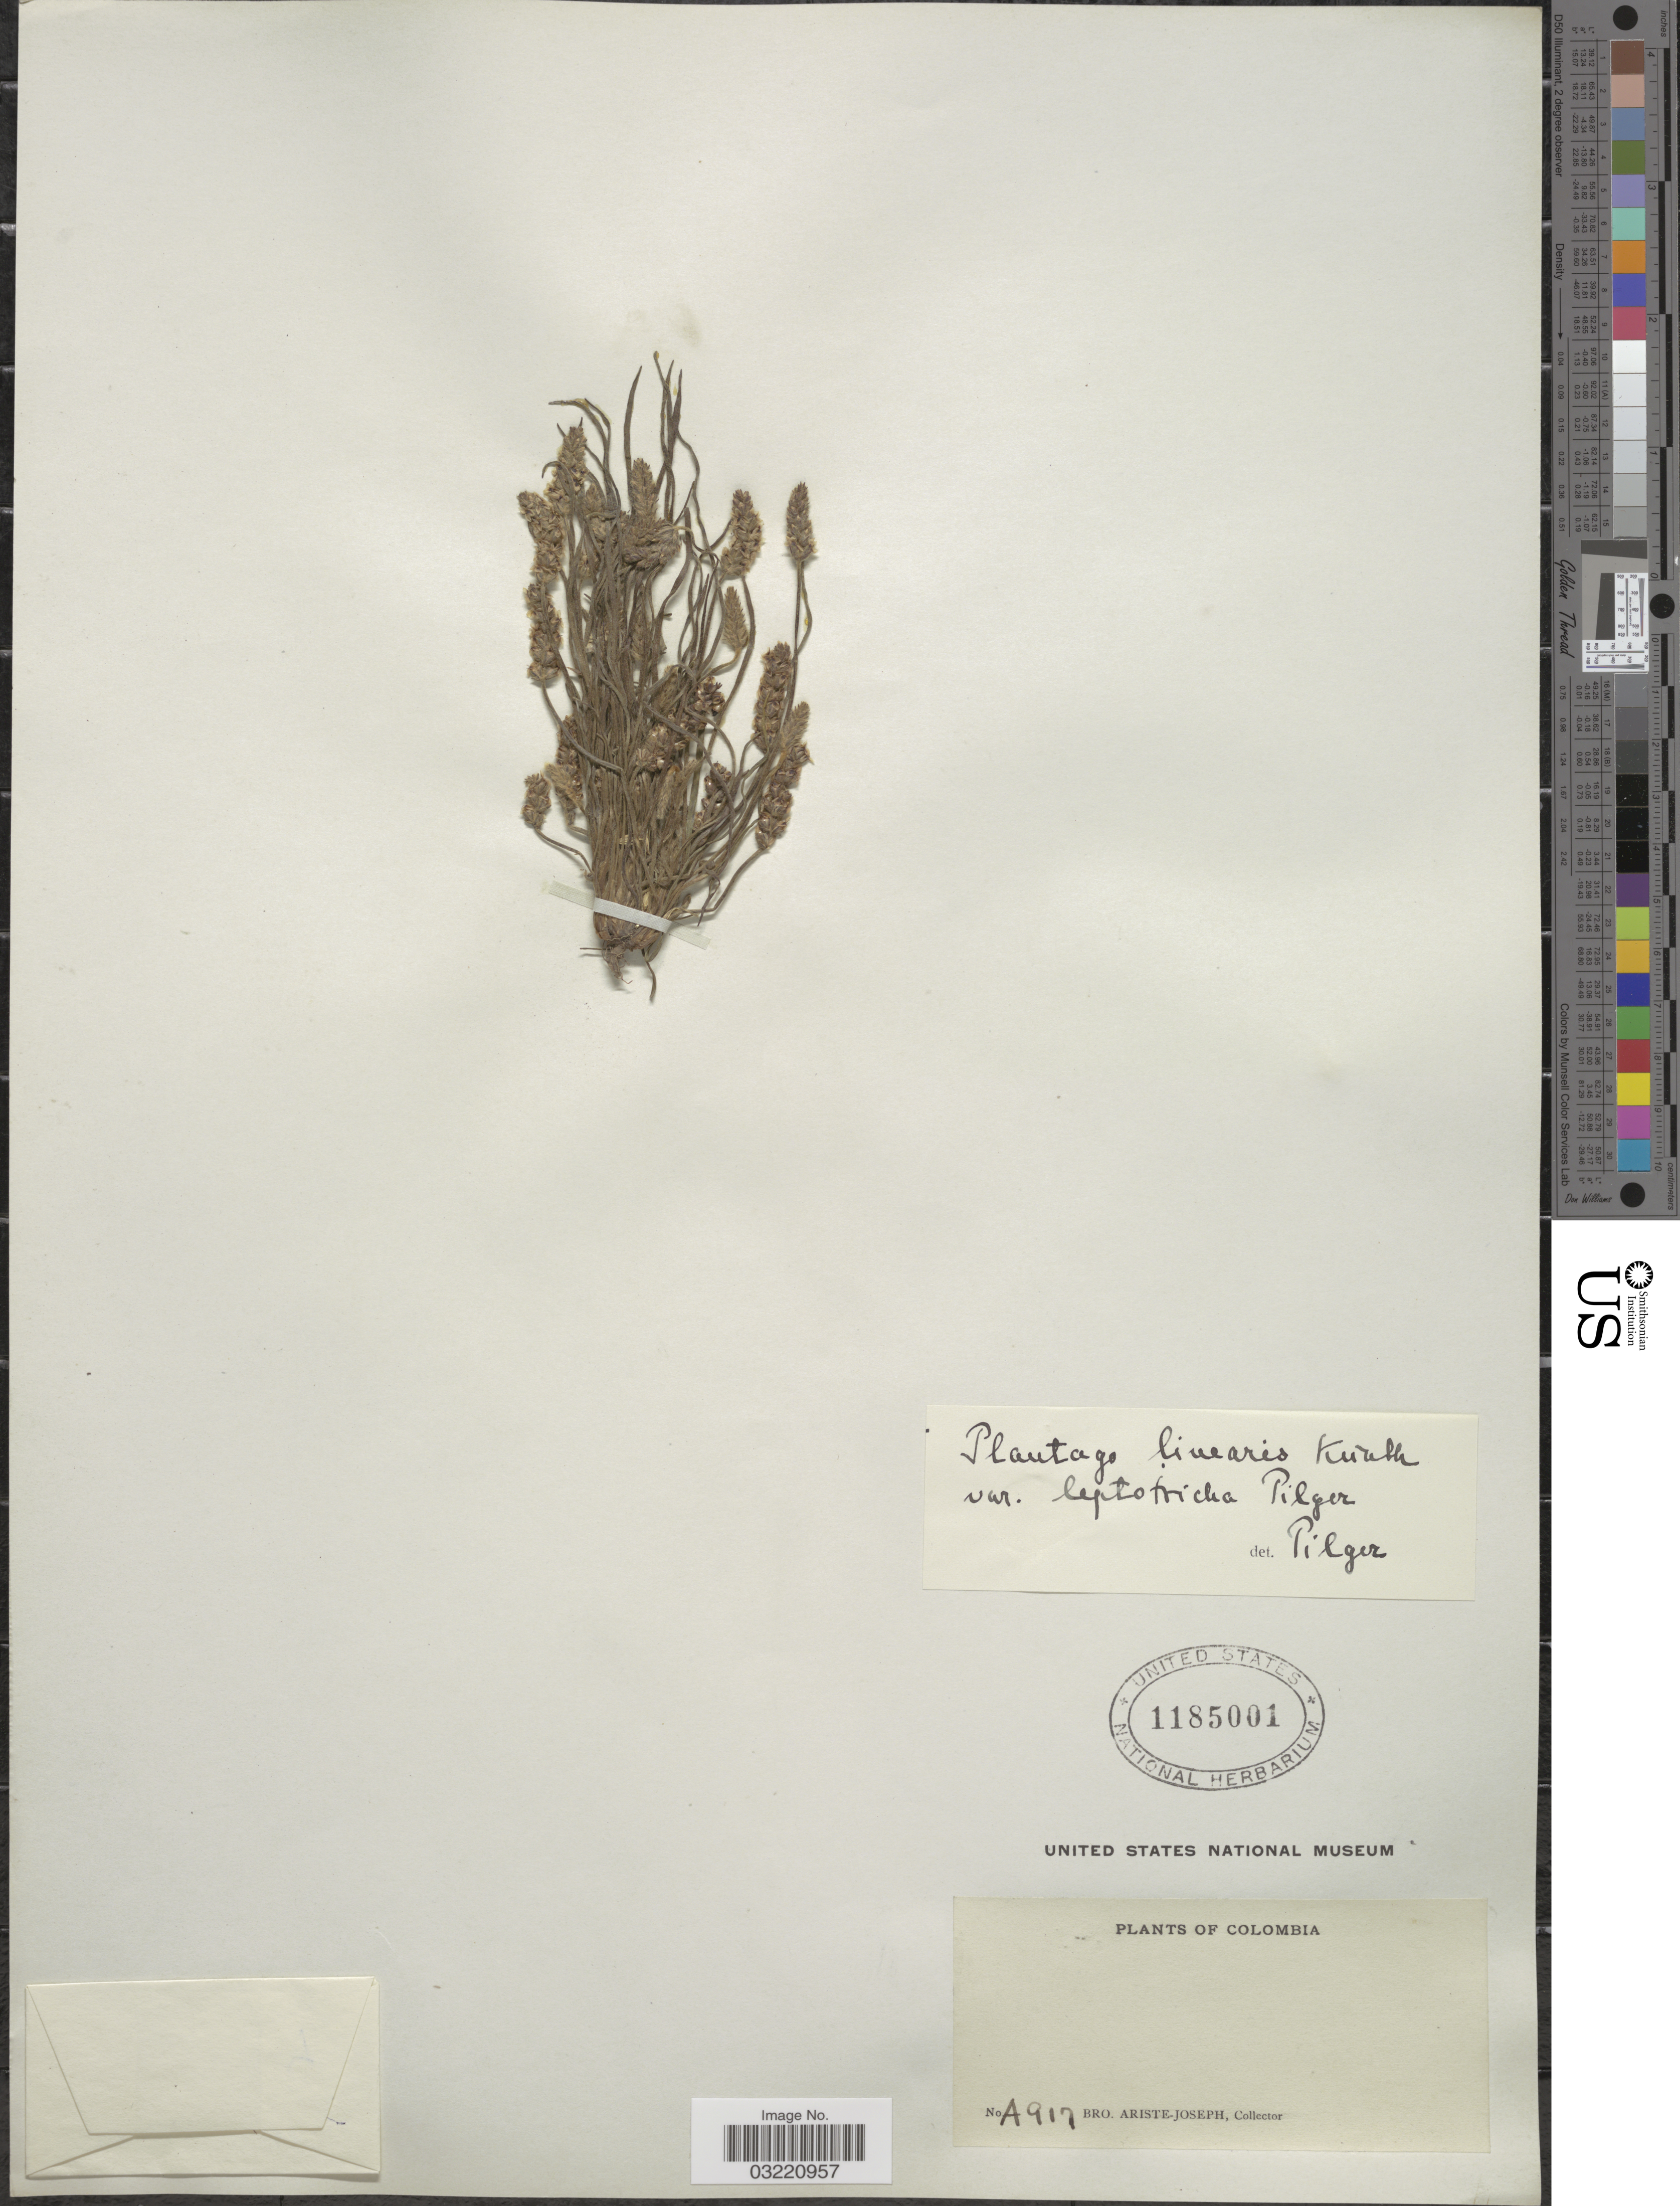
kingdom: Plantae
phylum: Tracheophyta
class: Magnoliopsida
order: Lamiales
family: Plantaginaceae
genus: Plantago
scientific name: Plantago linearis var. leptotricha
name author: Pilg.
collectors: Bro. Ariste-Joseph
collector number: A917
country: Colombia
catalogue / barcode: US 1185001